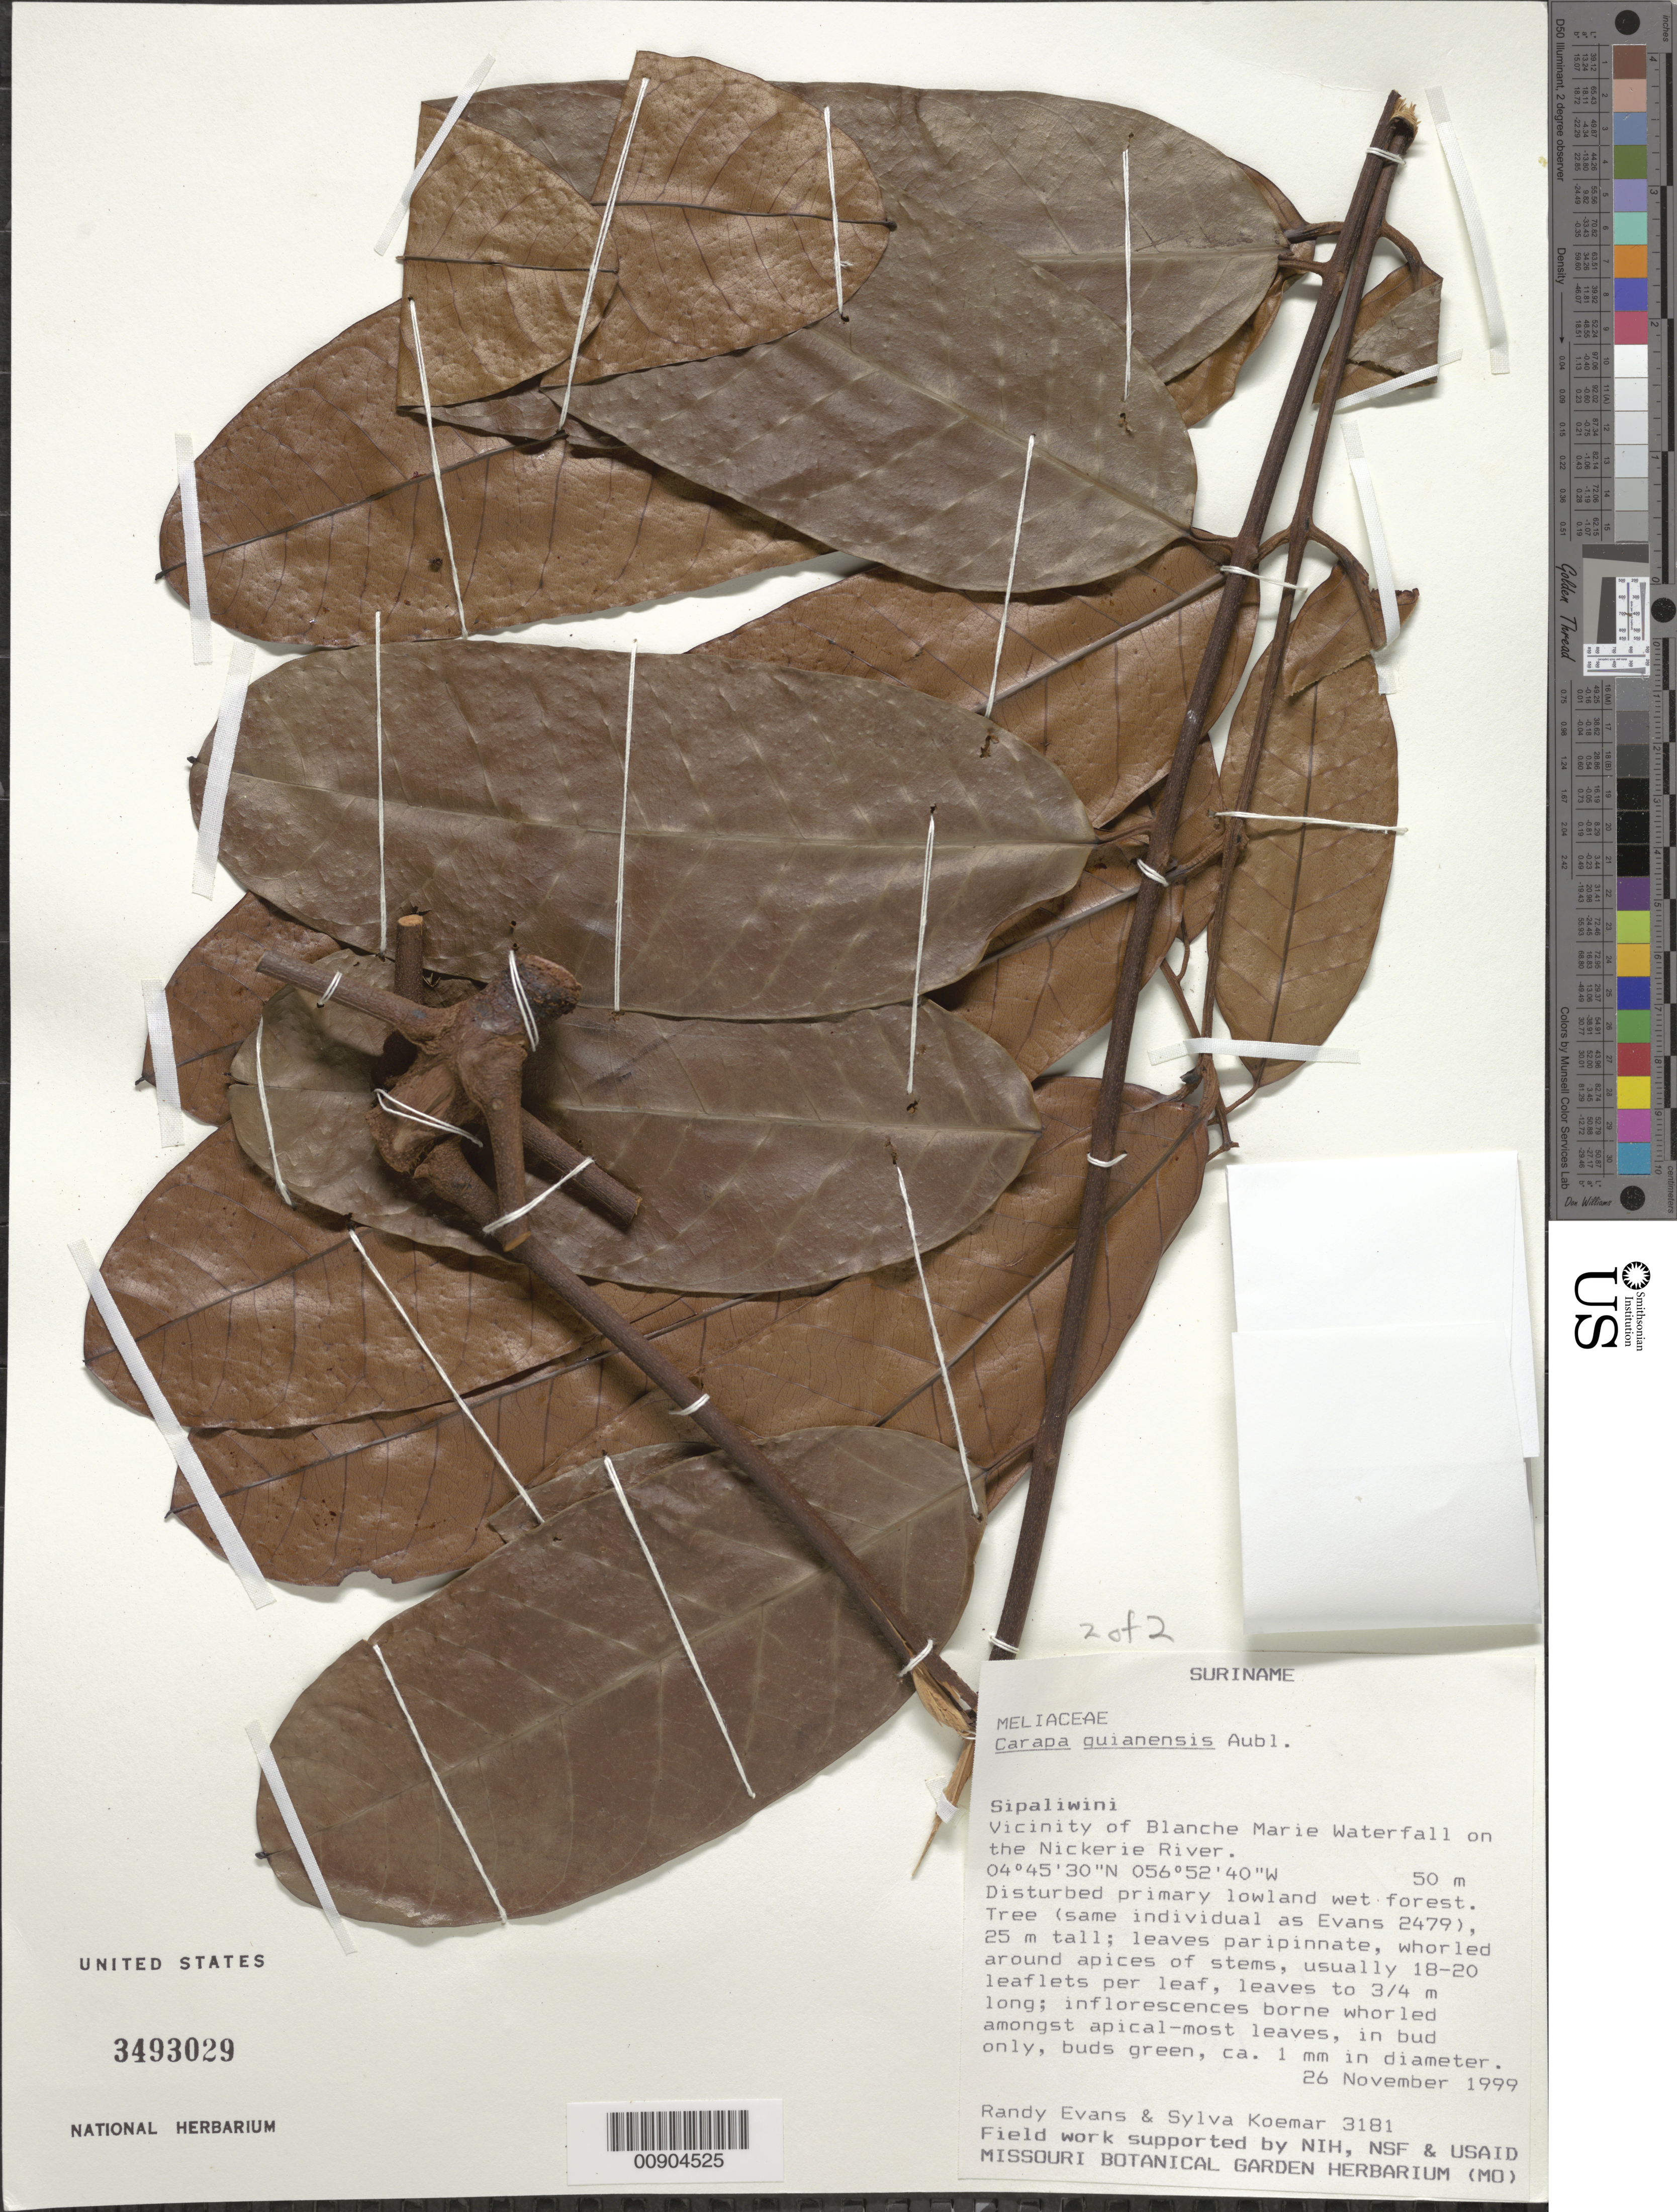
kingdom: Plantae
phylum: Tracheophyta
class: Magnoliopsida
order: Sapindales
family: Meliaceae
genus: Carapa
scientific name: Carapa guianensis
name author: Aubl.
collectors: R. Evans & S. Koemar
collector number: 3181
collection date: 1999-11-26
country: Suriname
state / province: Sipaliwini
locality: Vicinity of Blanche Marie Waterfall on the Nickerie River.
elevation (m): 50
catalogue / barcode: US 3493029